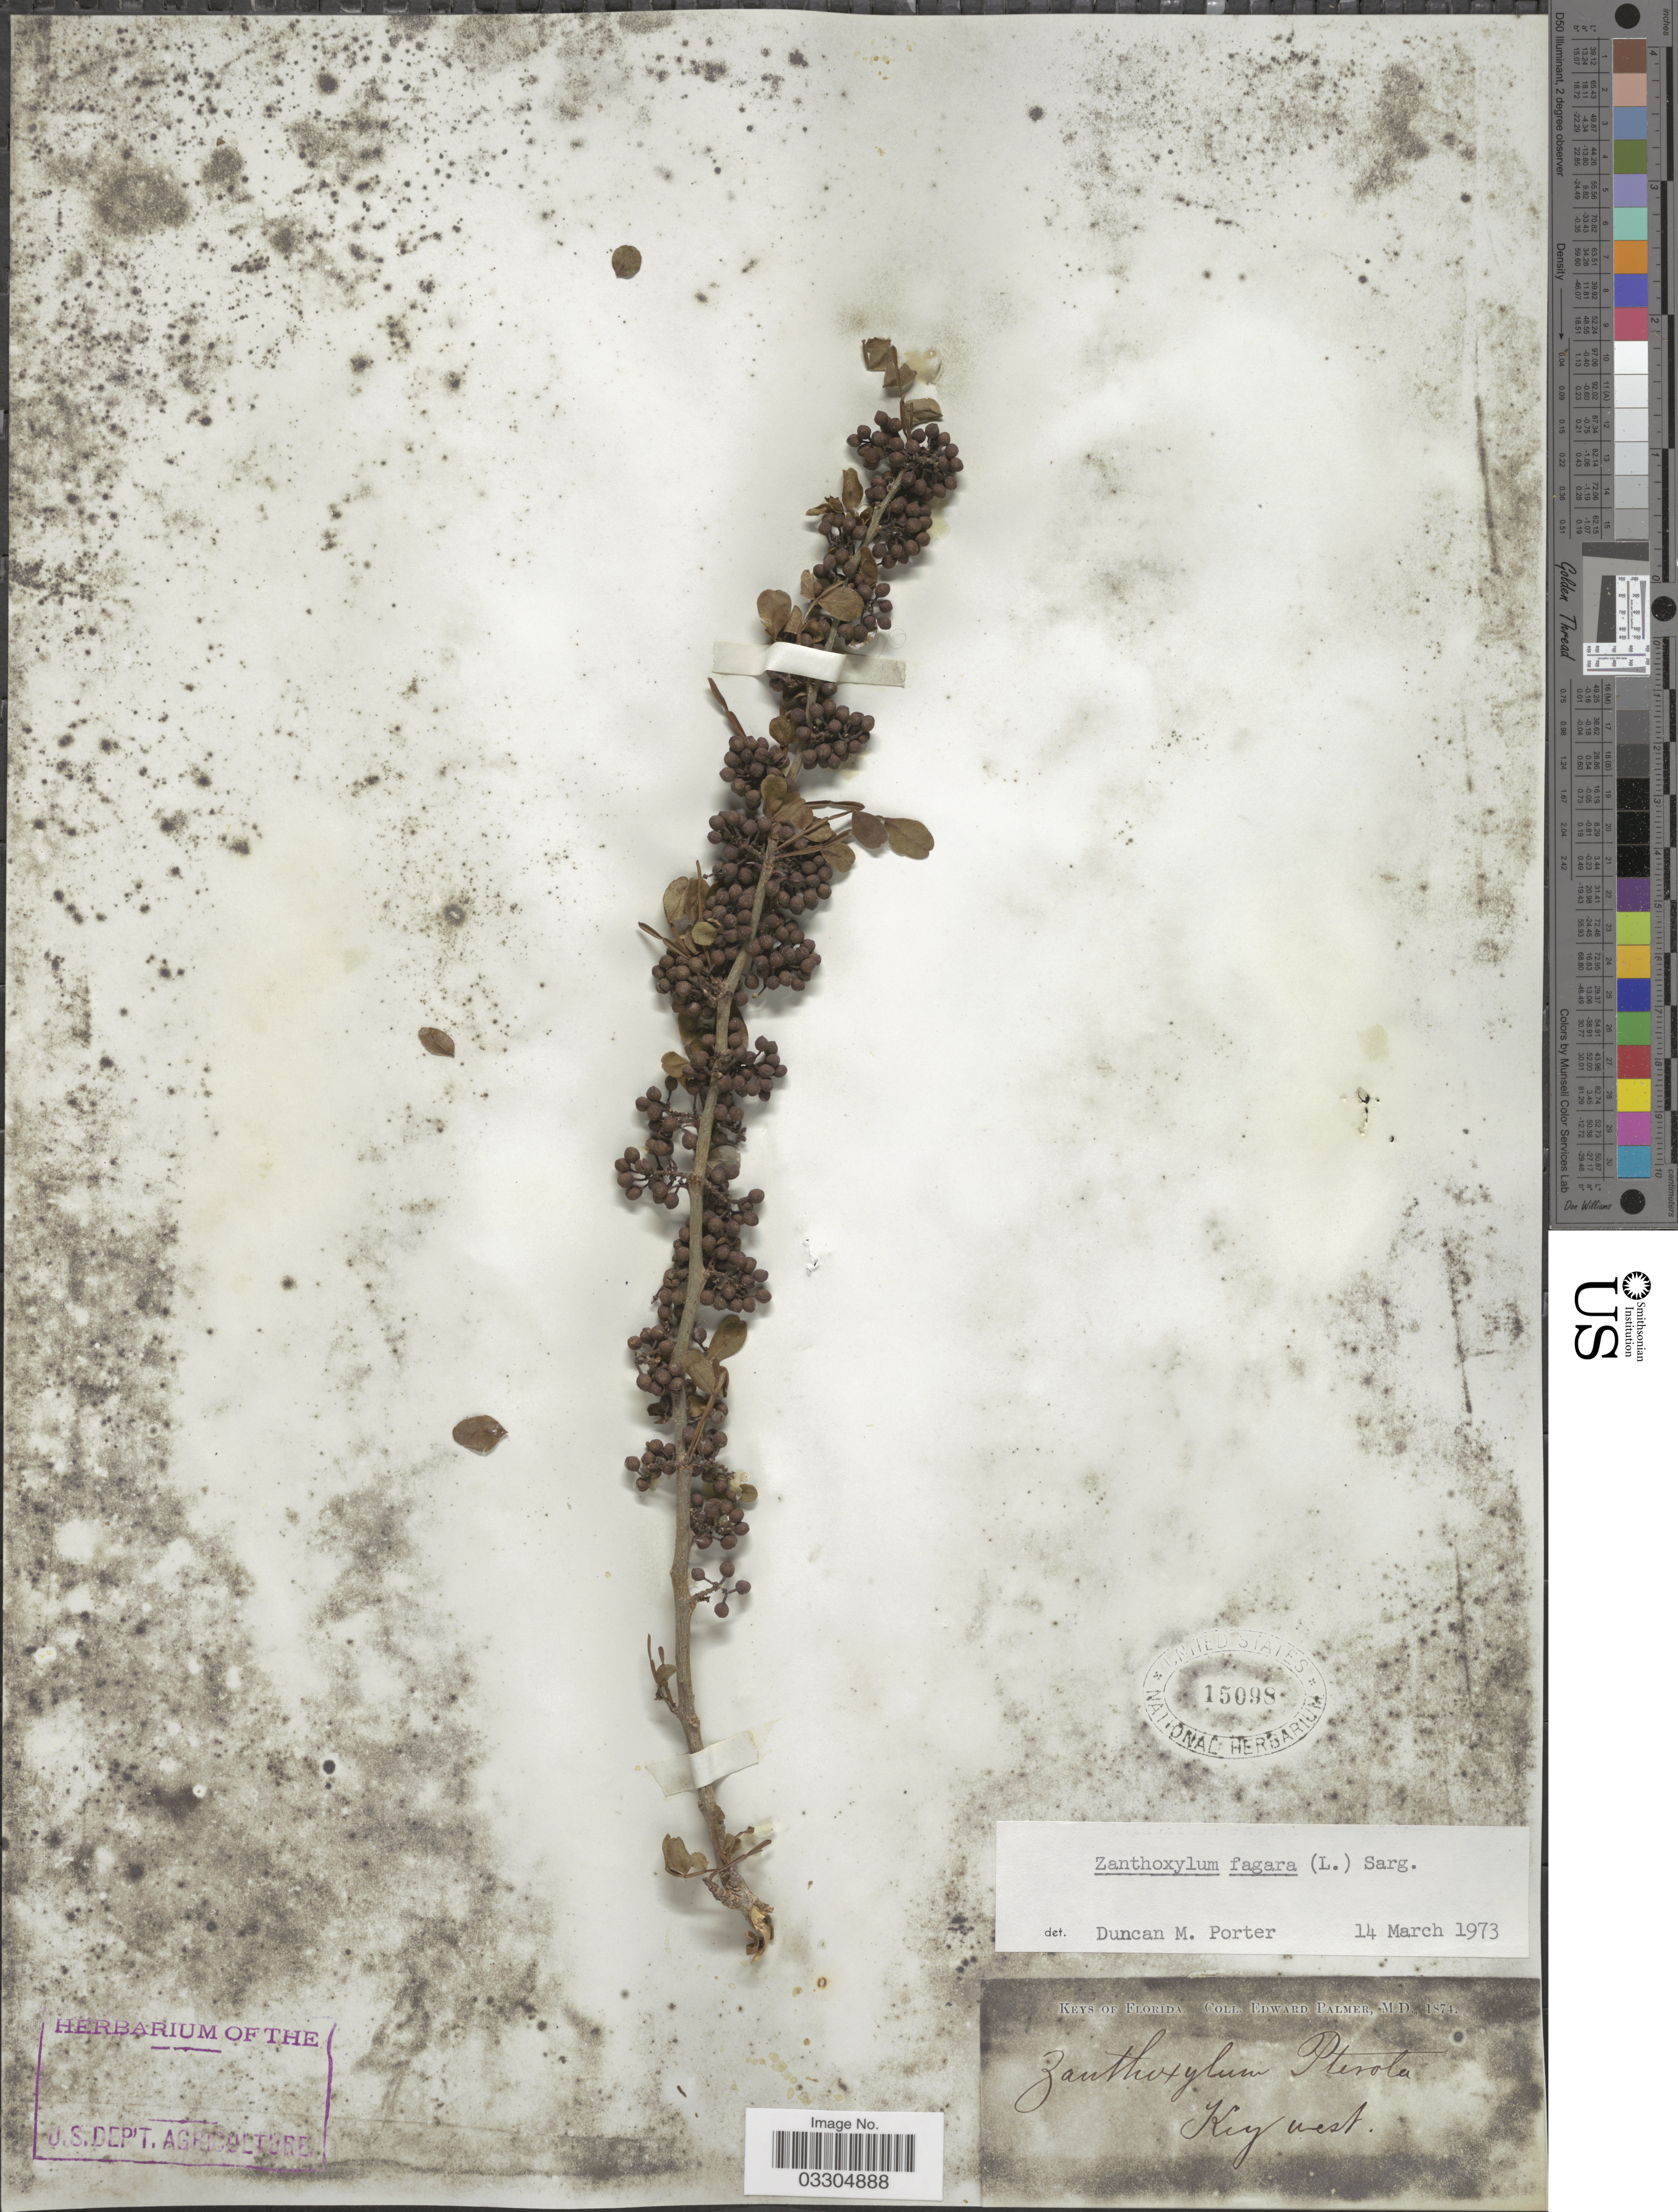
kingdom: Plantae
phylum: Tracheophyta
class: Magnoliopsida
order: Sapindales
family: Rutaceae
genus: Zanthoxylum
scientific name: Zanthoxylum fagara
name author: (L.) Sarg.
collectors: E. Palmer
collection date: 1874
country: United States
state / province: Florida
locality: Keys of Florida. Key West.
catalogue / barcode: US 15098